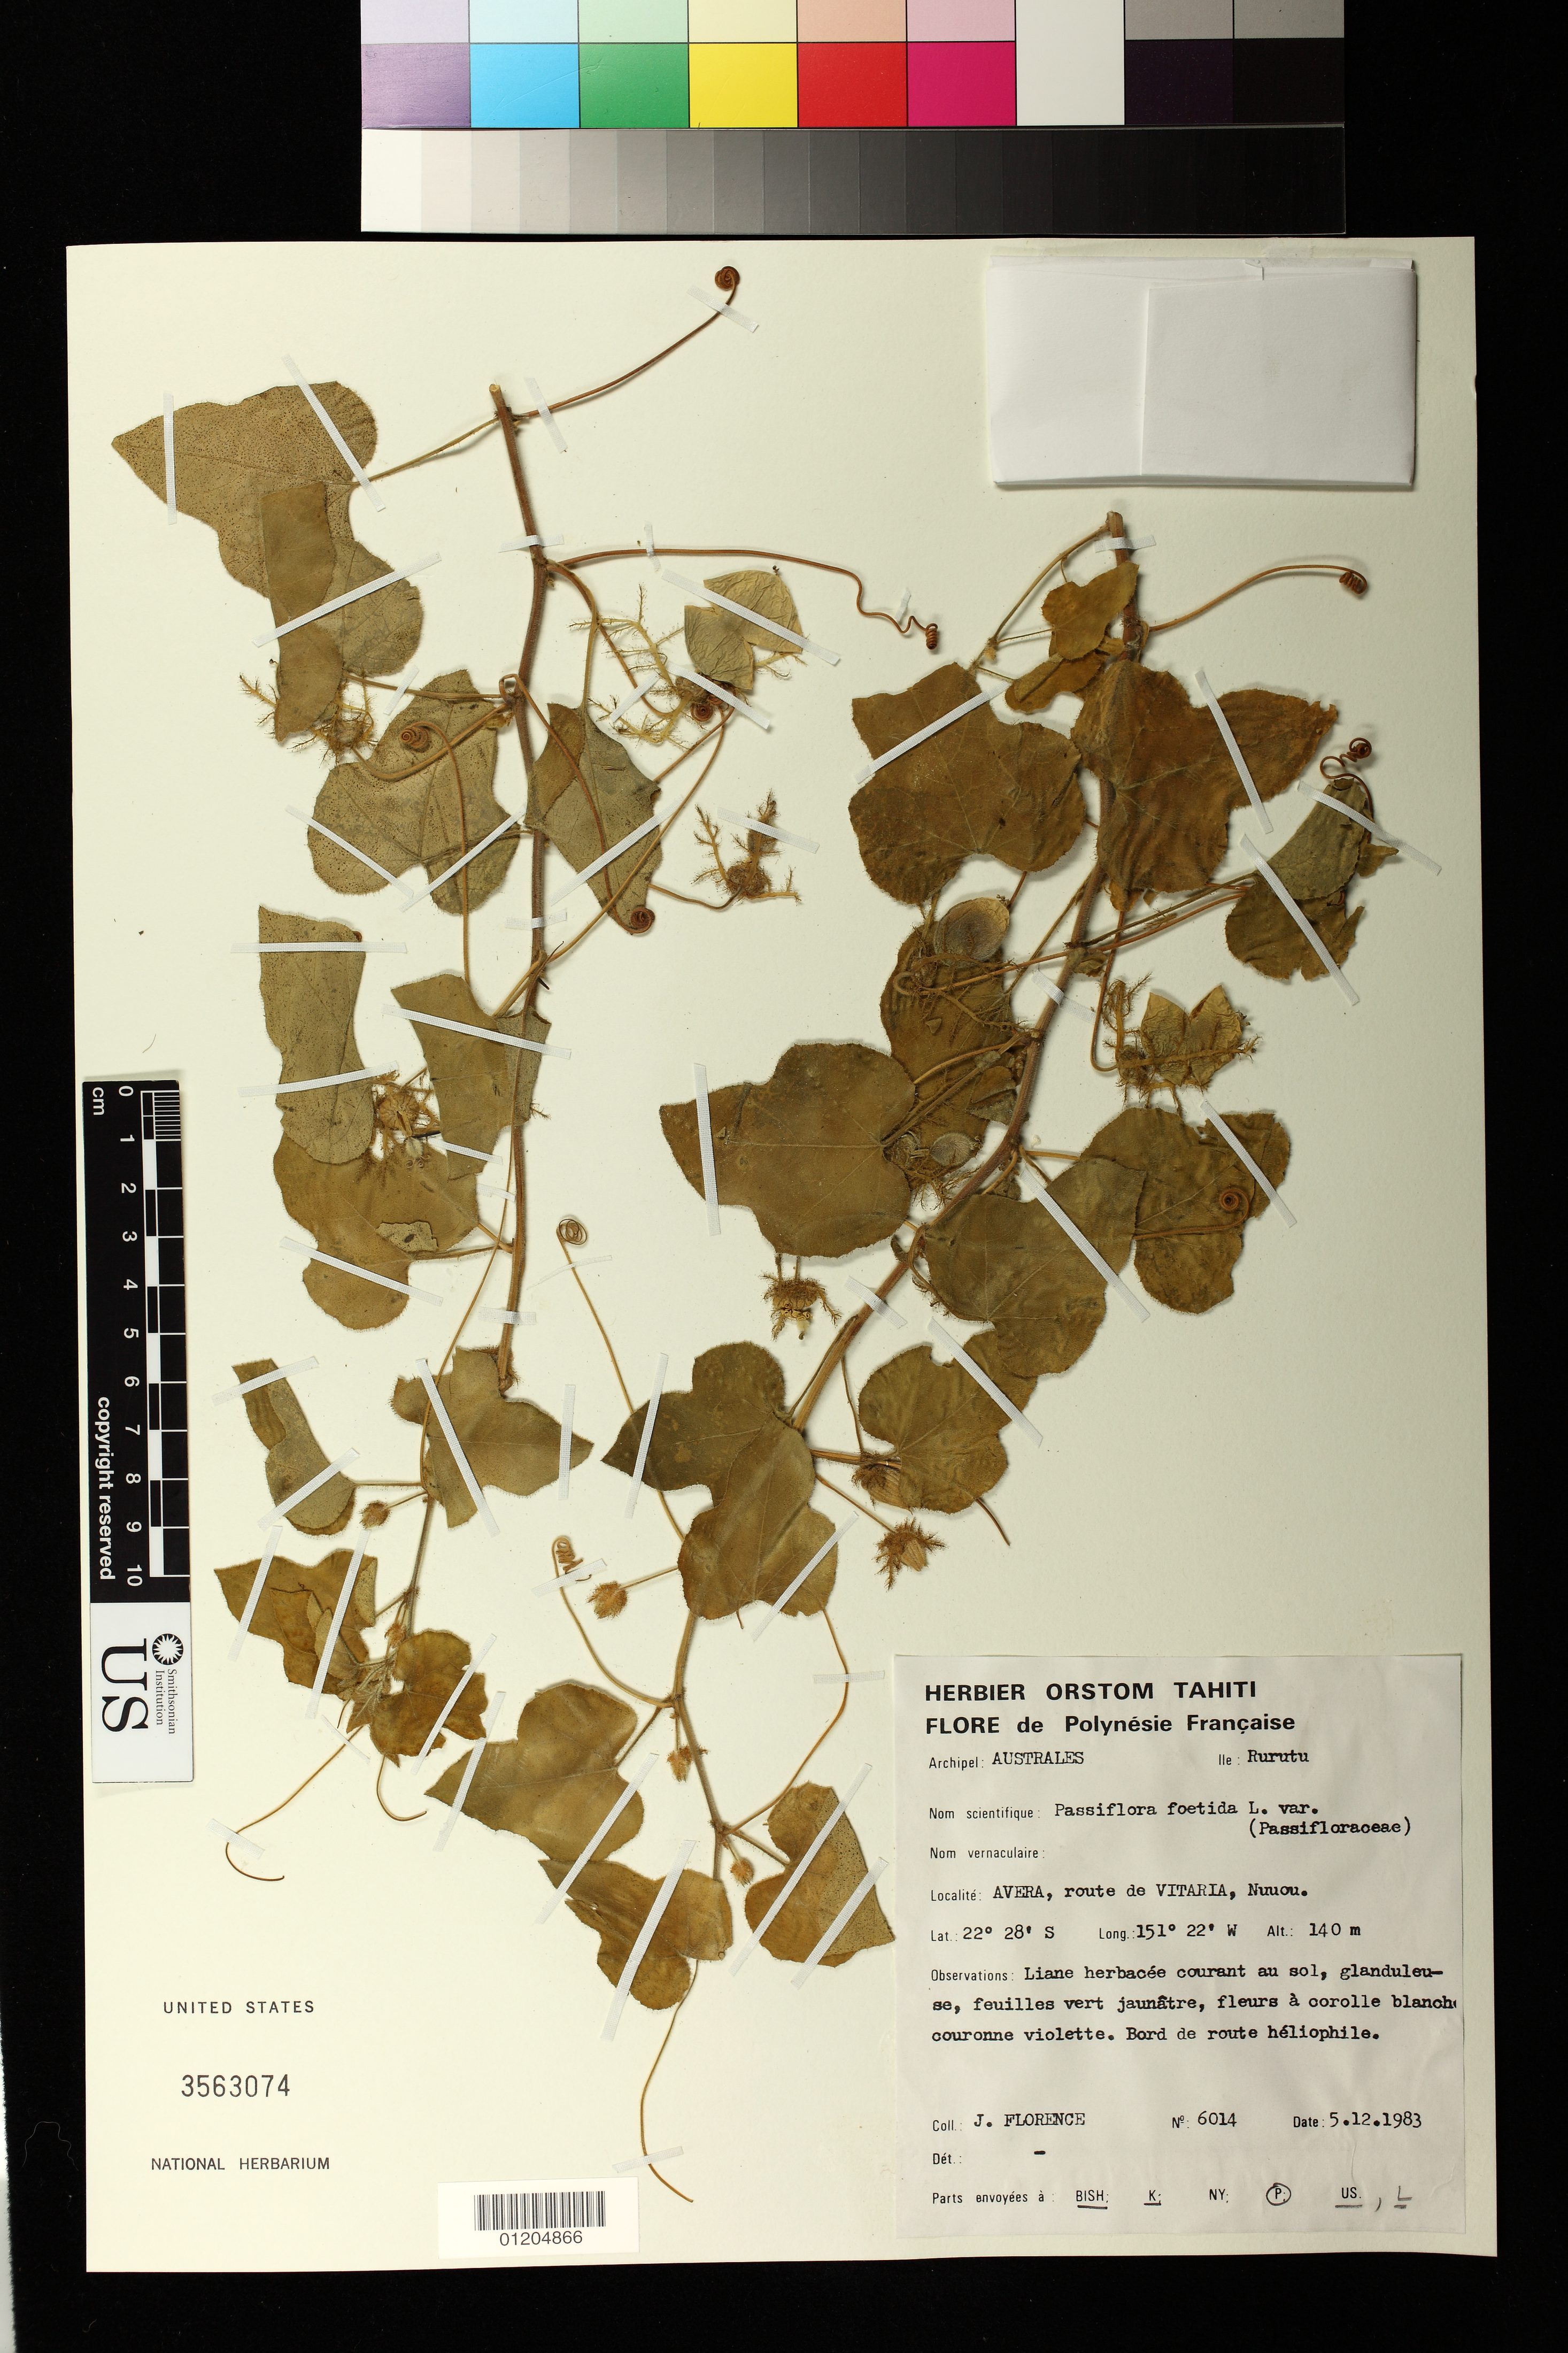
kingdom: Plantae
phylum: Tracheophyta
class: Magnoliopsida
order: Malpighiales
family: Passifloraceae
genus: Passiflora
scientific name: Passiflora foetida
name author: L.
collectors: J. Florence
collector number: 6014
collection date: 1983-05-12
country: French Polynesia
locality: Australes, Avera, Route de Vitaria, Nuuou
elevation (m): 140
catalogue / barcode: US 3563074